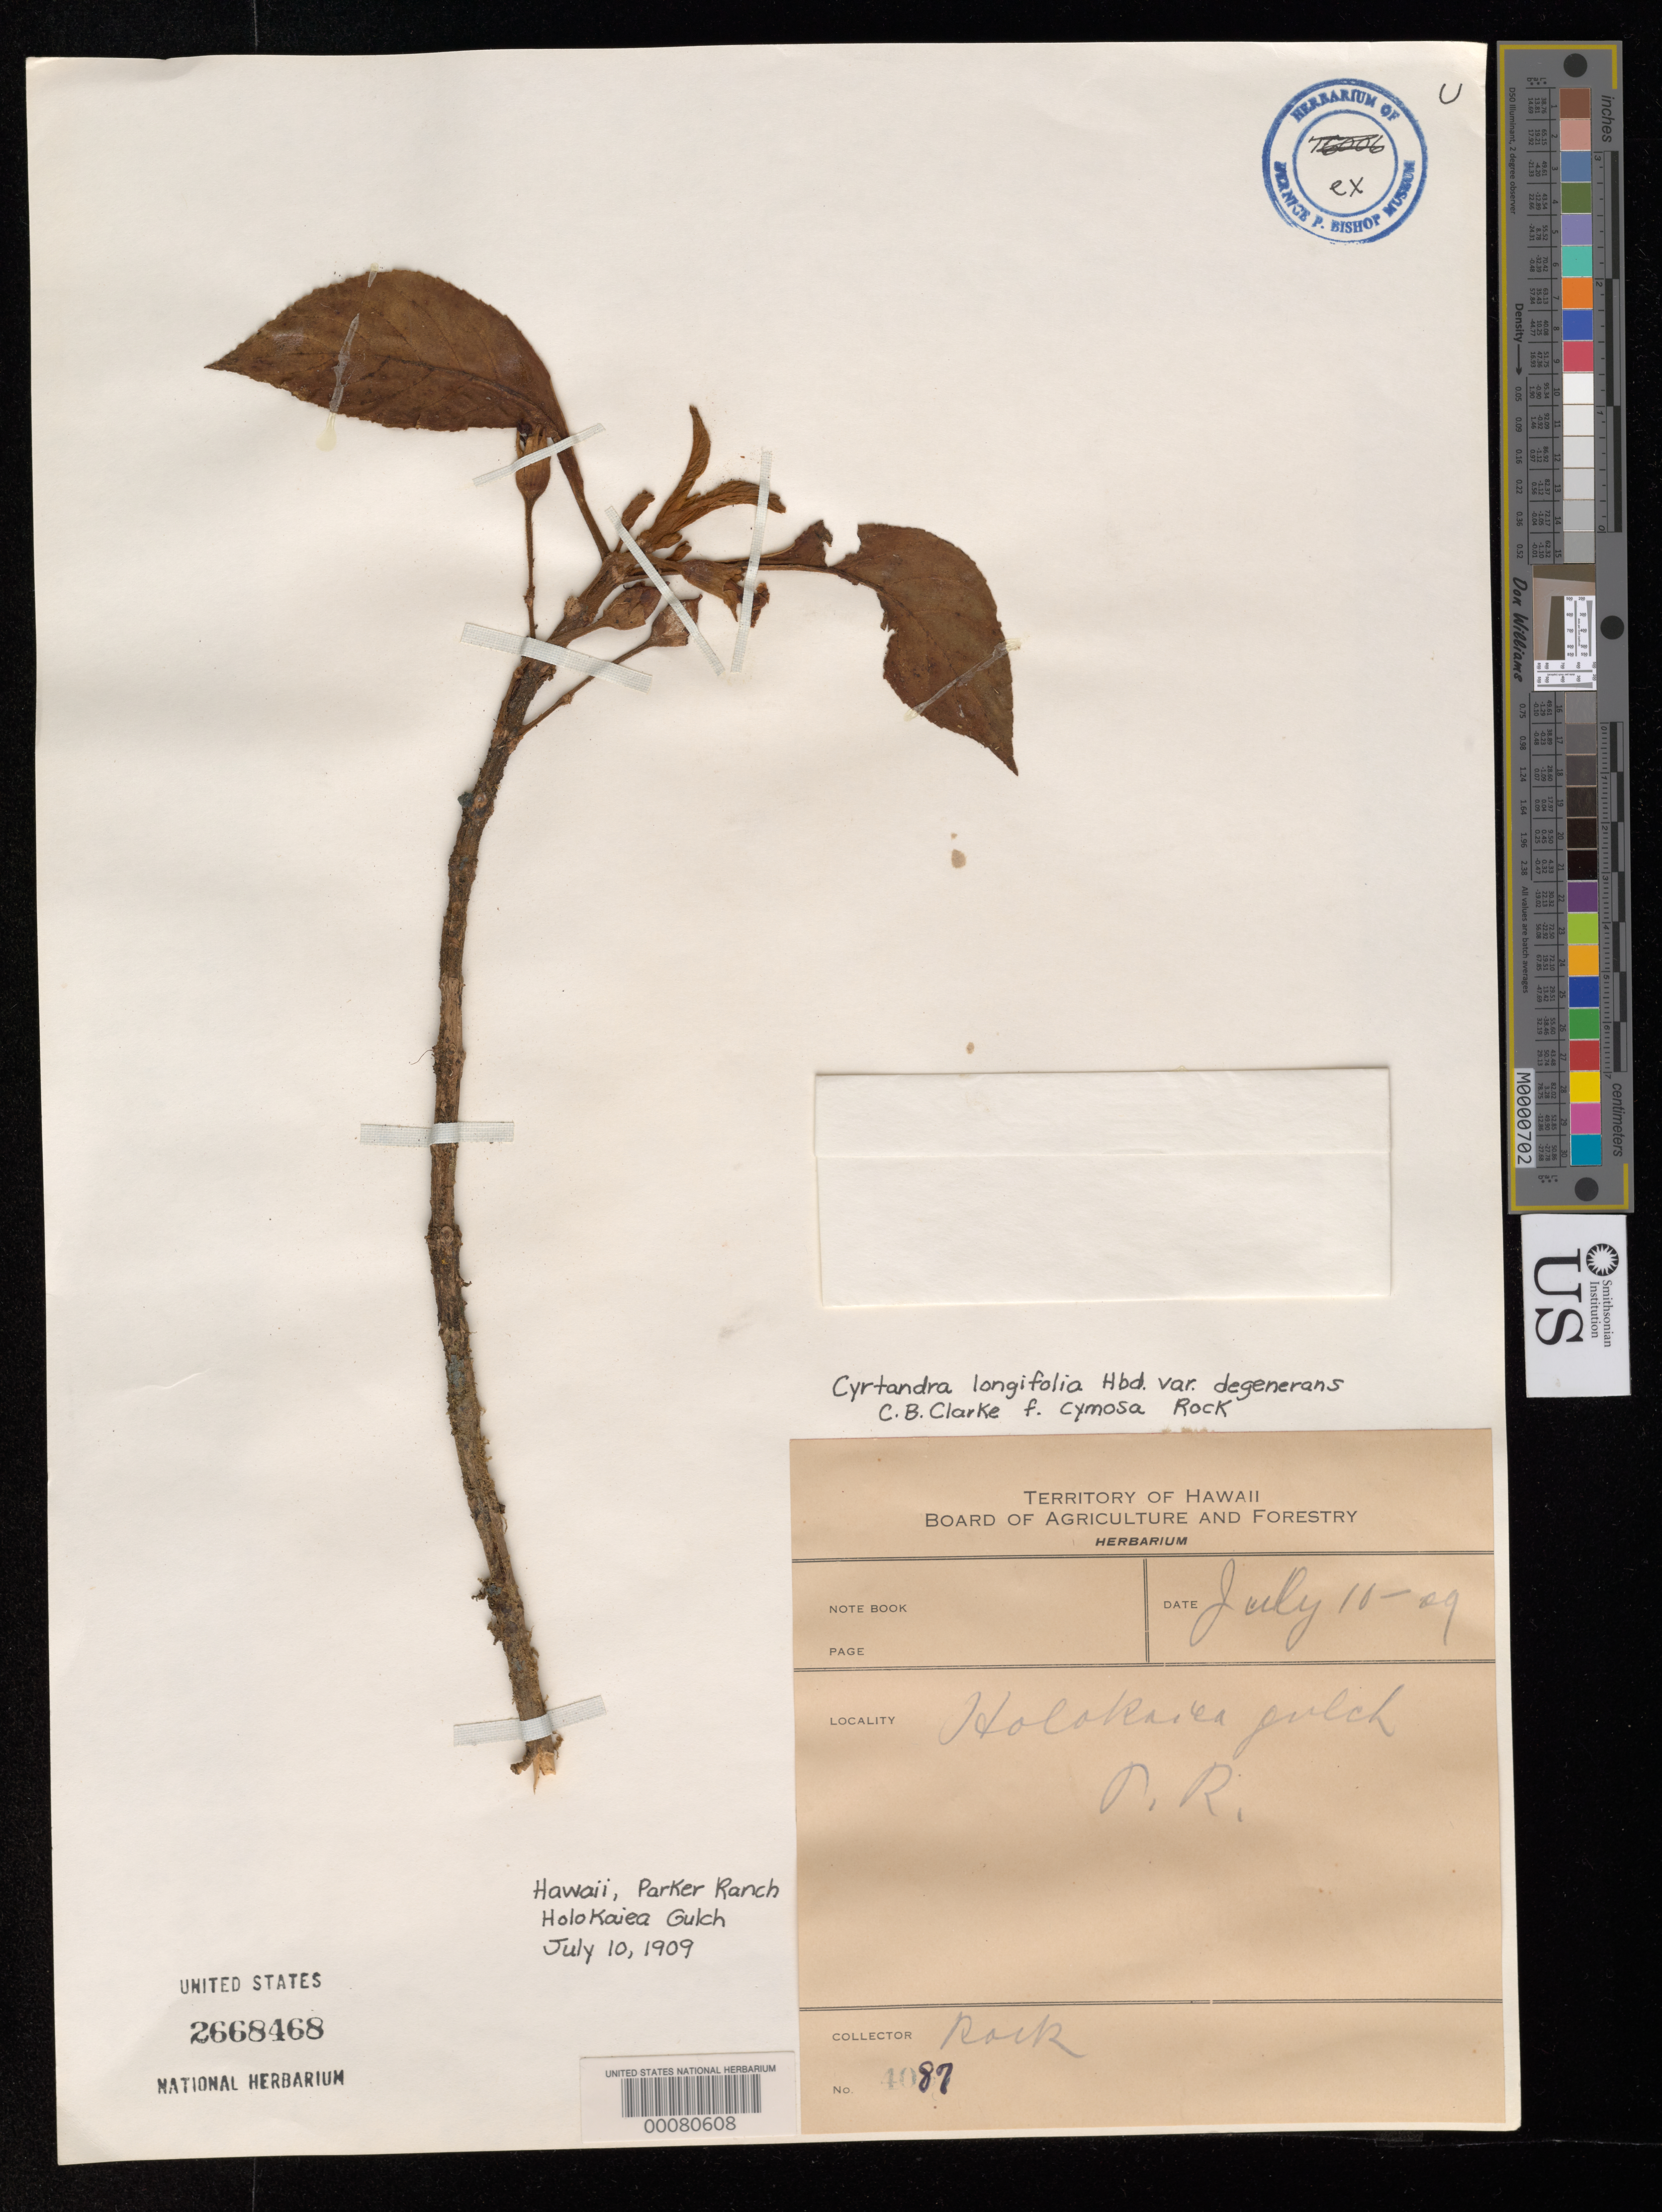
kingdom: Plantae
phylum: Tracheophyta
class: Magnoliopsida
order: Lamiales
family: Gesneriaceae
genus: Cyrtandra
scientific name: Cyrtandra longifolia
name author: (Wawra) Hillebr. ex C.B. Clarke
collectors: J. F. Rock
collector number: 4087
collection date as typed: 10 Jul 1909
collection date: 1909-07-10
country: United States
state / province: Hawaii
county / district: Honolulu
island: Hawaii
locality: Parker ranch, holokaiea gulch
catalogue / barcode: US 2668468